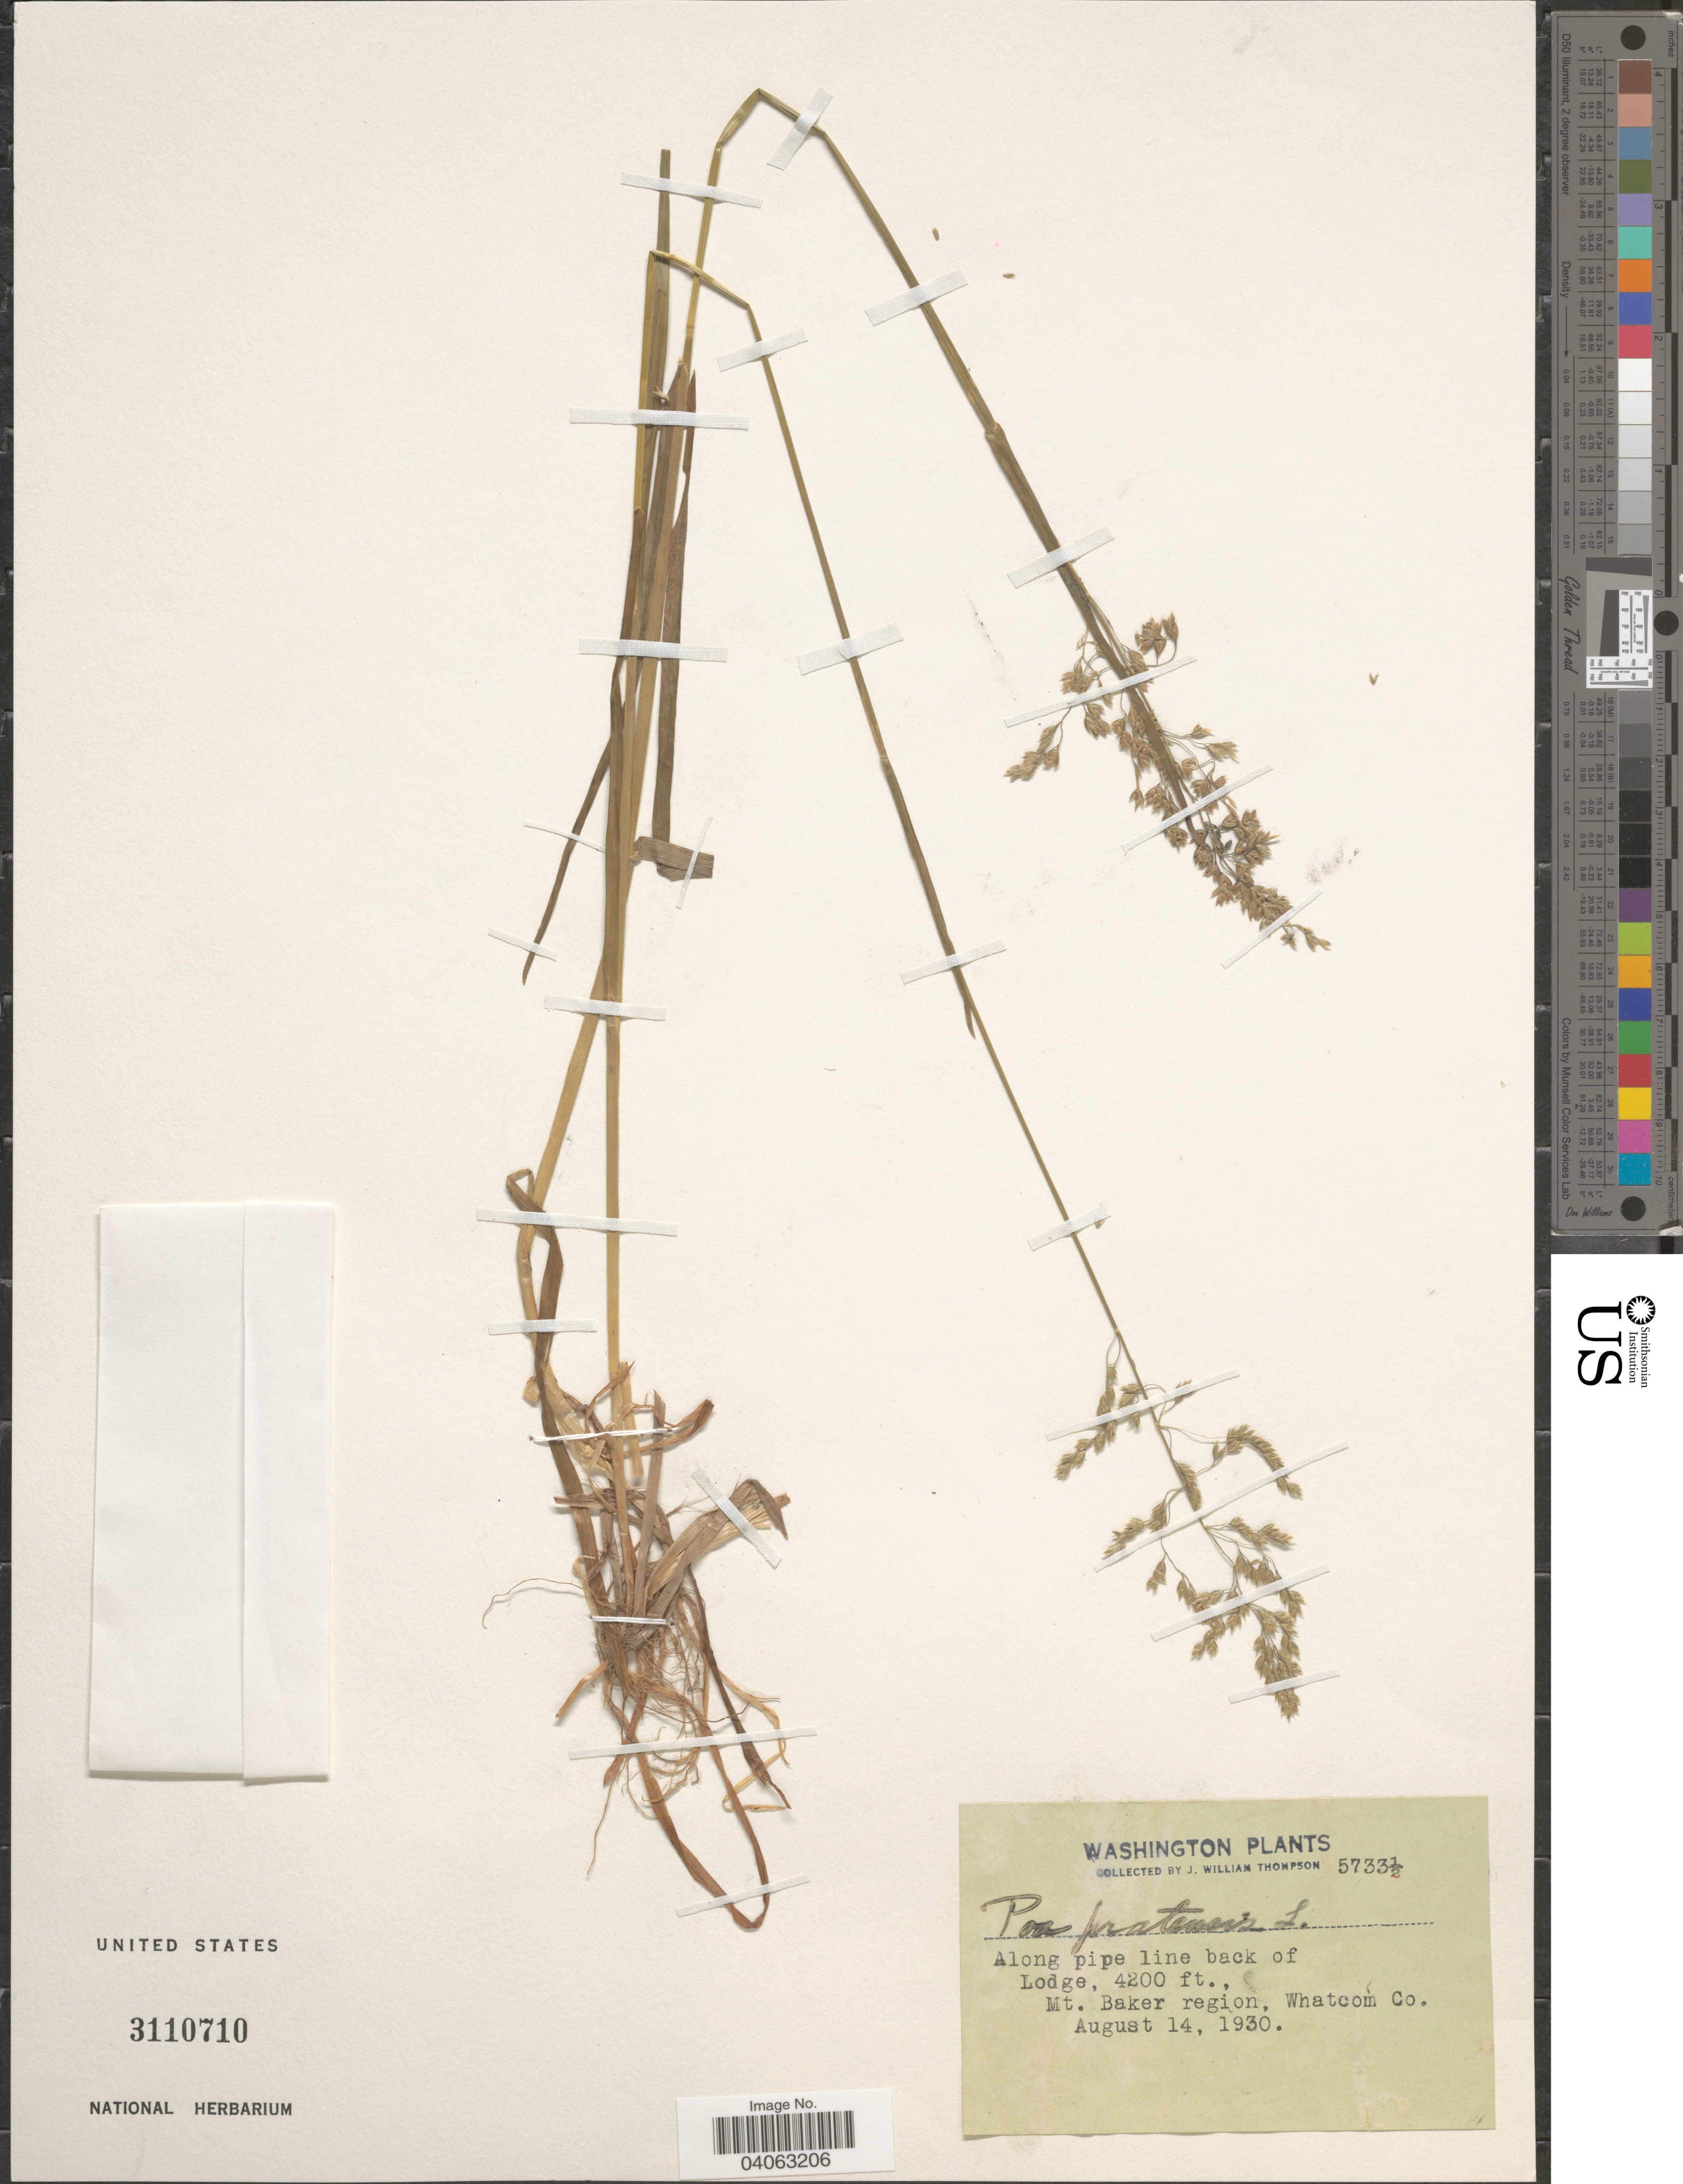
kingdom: Plantae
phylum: Tracheophyta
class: Liliopsida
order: Poales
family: Poaceae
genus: Poa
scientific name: Poa pratensis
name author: L.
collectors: J. W. Thompson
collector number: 5733½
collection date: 1930-08-14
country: United States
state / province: Washington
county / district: Whatcom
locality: Along pipe line back of Lodge, Mt. Baker region. Whatcom Co.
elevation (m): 1280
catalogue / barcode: US 3110710